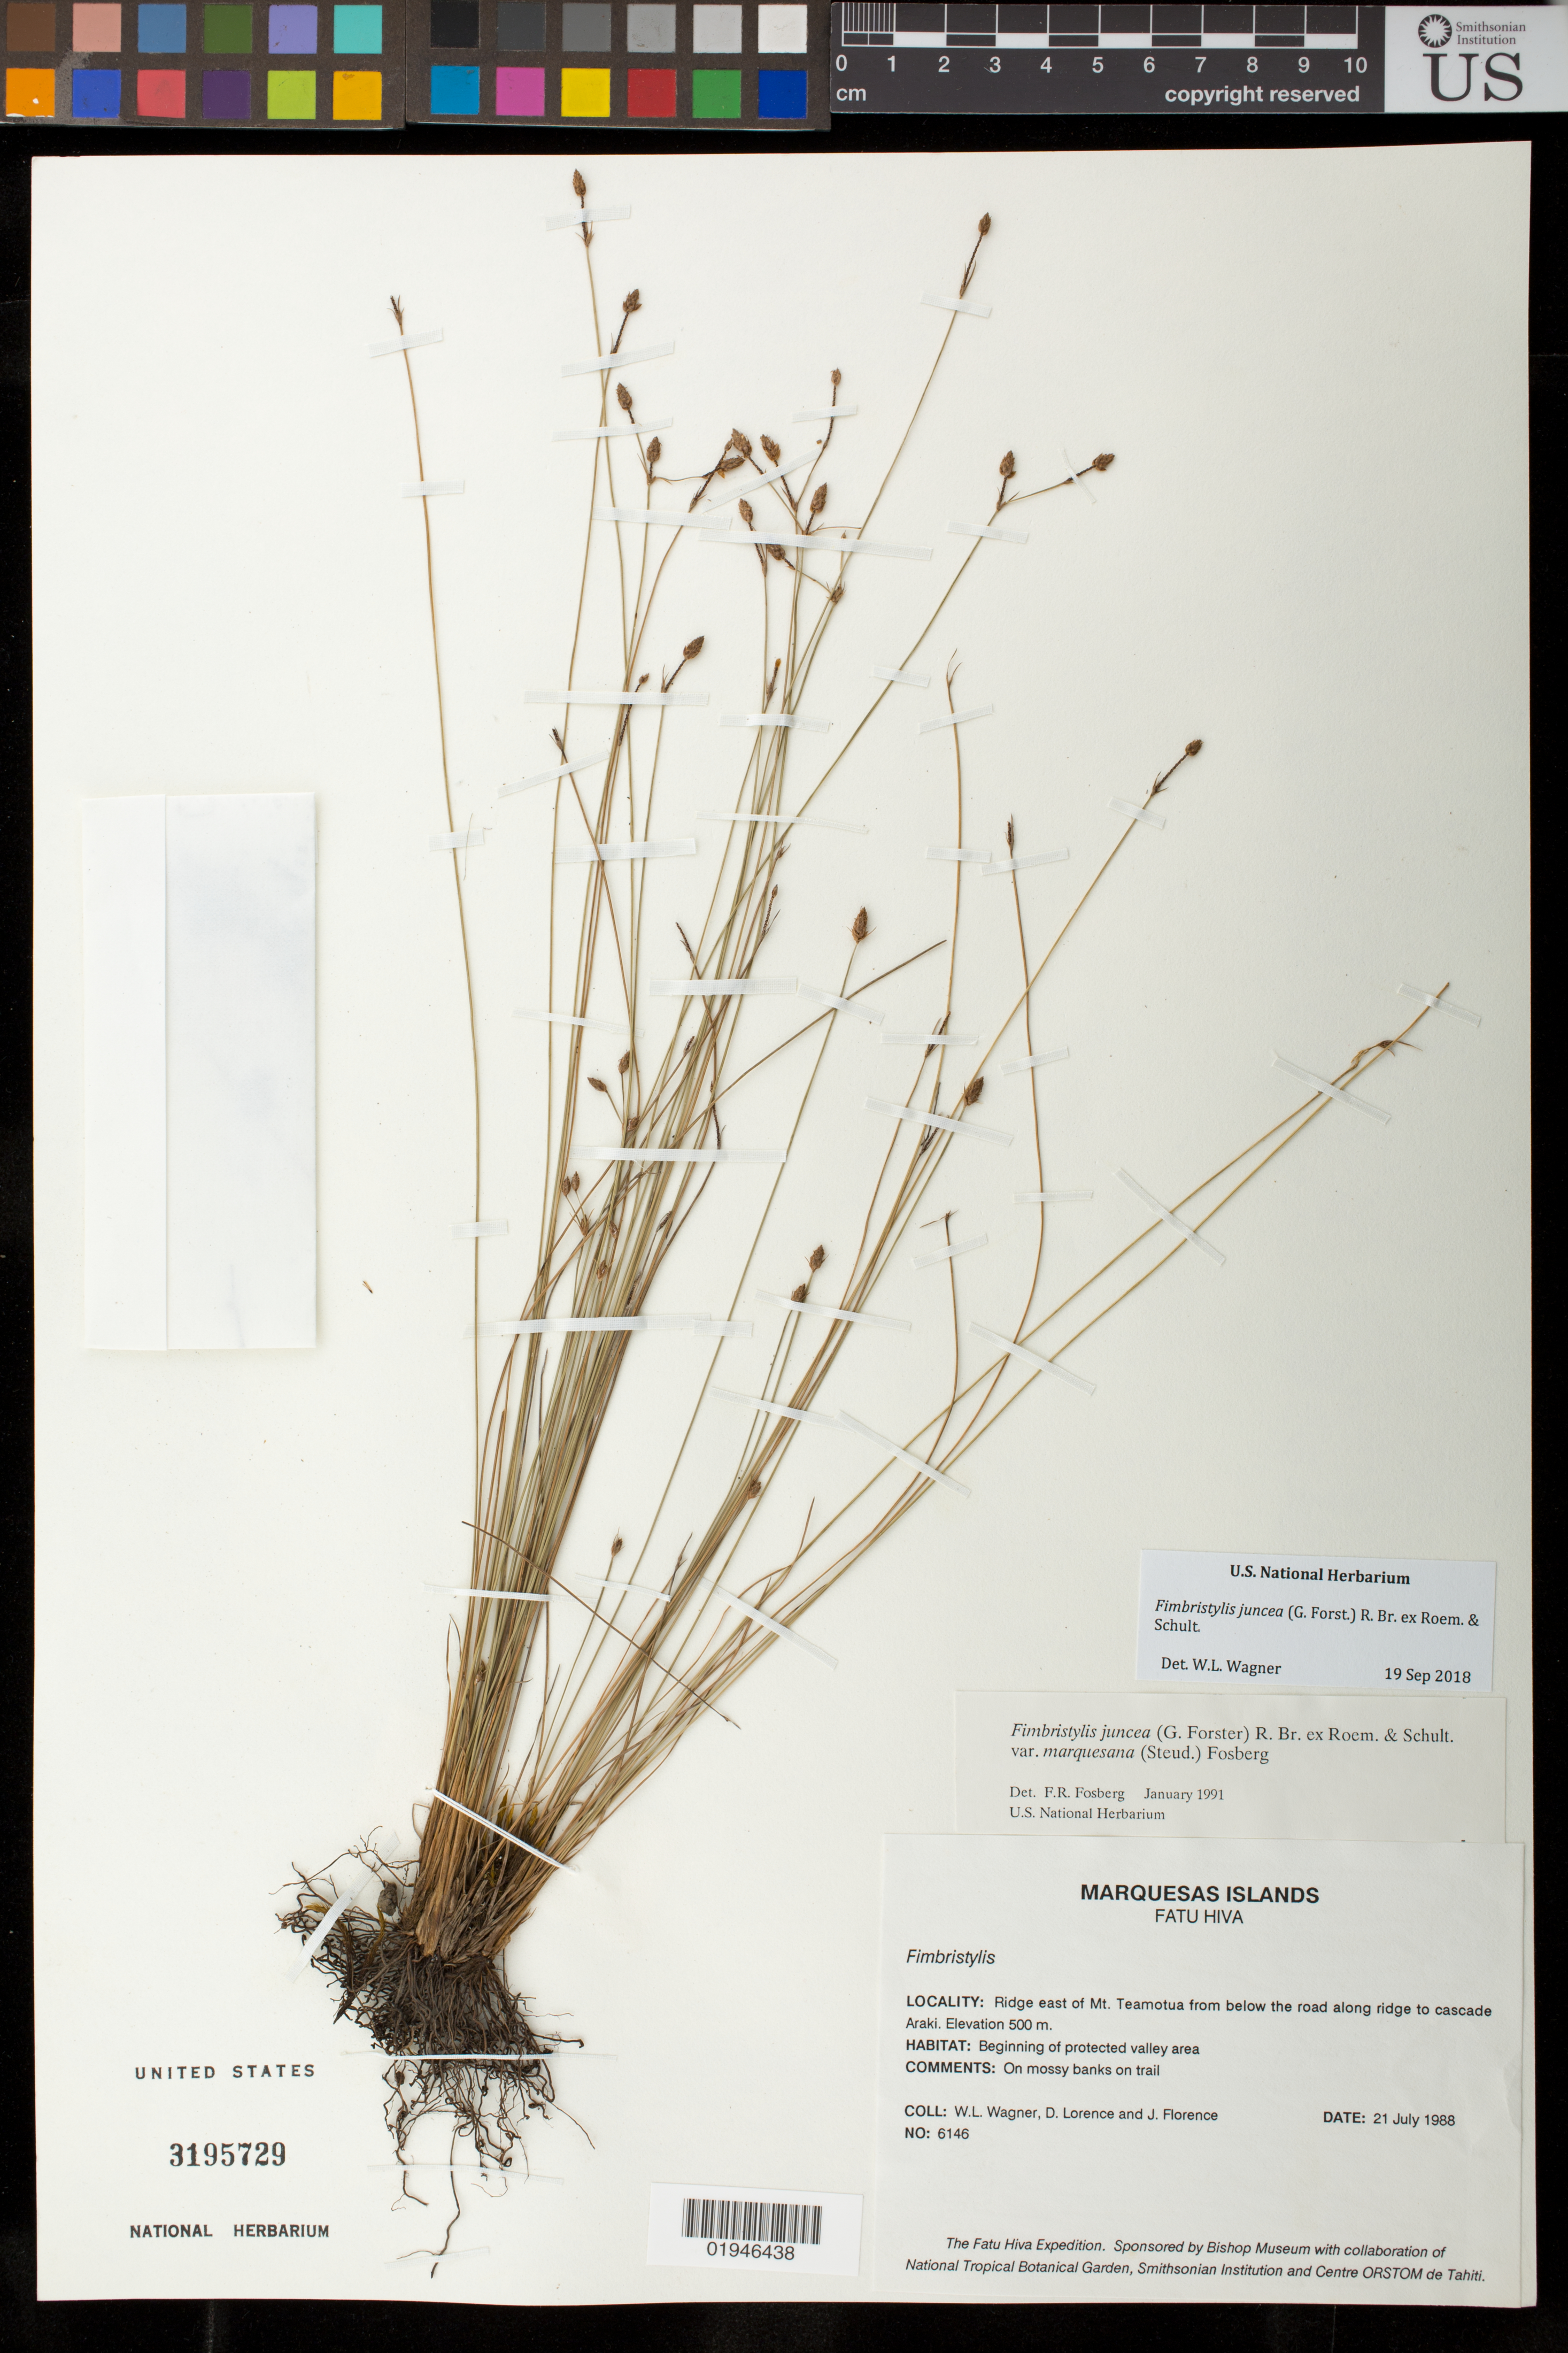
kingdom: Plantae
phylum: Tracheophyta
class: Liliopsida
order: Poales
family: Cyperaceae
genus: Fimbristylis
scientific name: Fimbristylis juncea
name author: (G. Forst.) Br. ex Roem. & Schult.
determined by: Wagner, W. L., (BOT), Smithsonian Institution - National Museum of Natural History (UNITED STATES)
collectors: W. L. Wagner, D. Lorence & J. Florence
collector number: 6146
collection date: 1988-07-21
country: French Polynesia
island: Fatu Hiva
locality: ridge E of Mt. Teamotua from below the road along ridge to cascade Araki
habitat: Beginning of protected valley area, on mossy banks on trail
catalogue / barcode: US 3195729